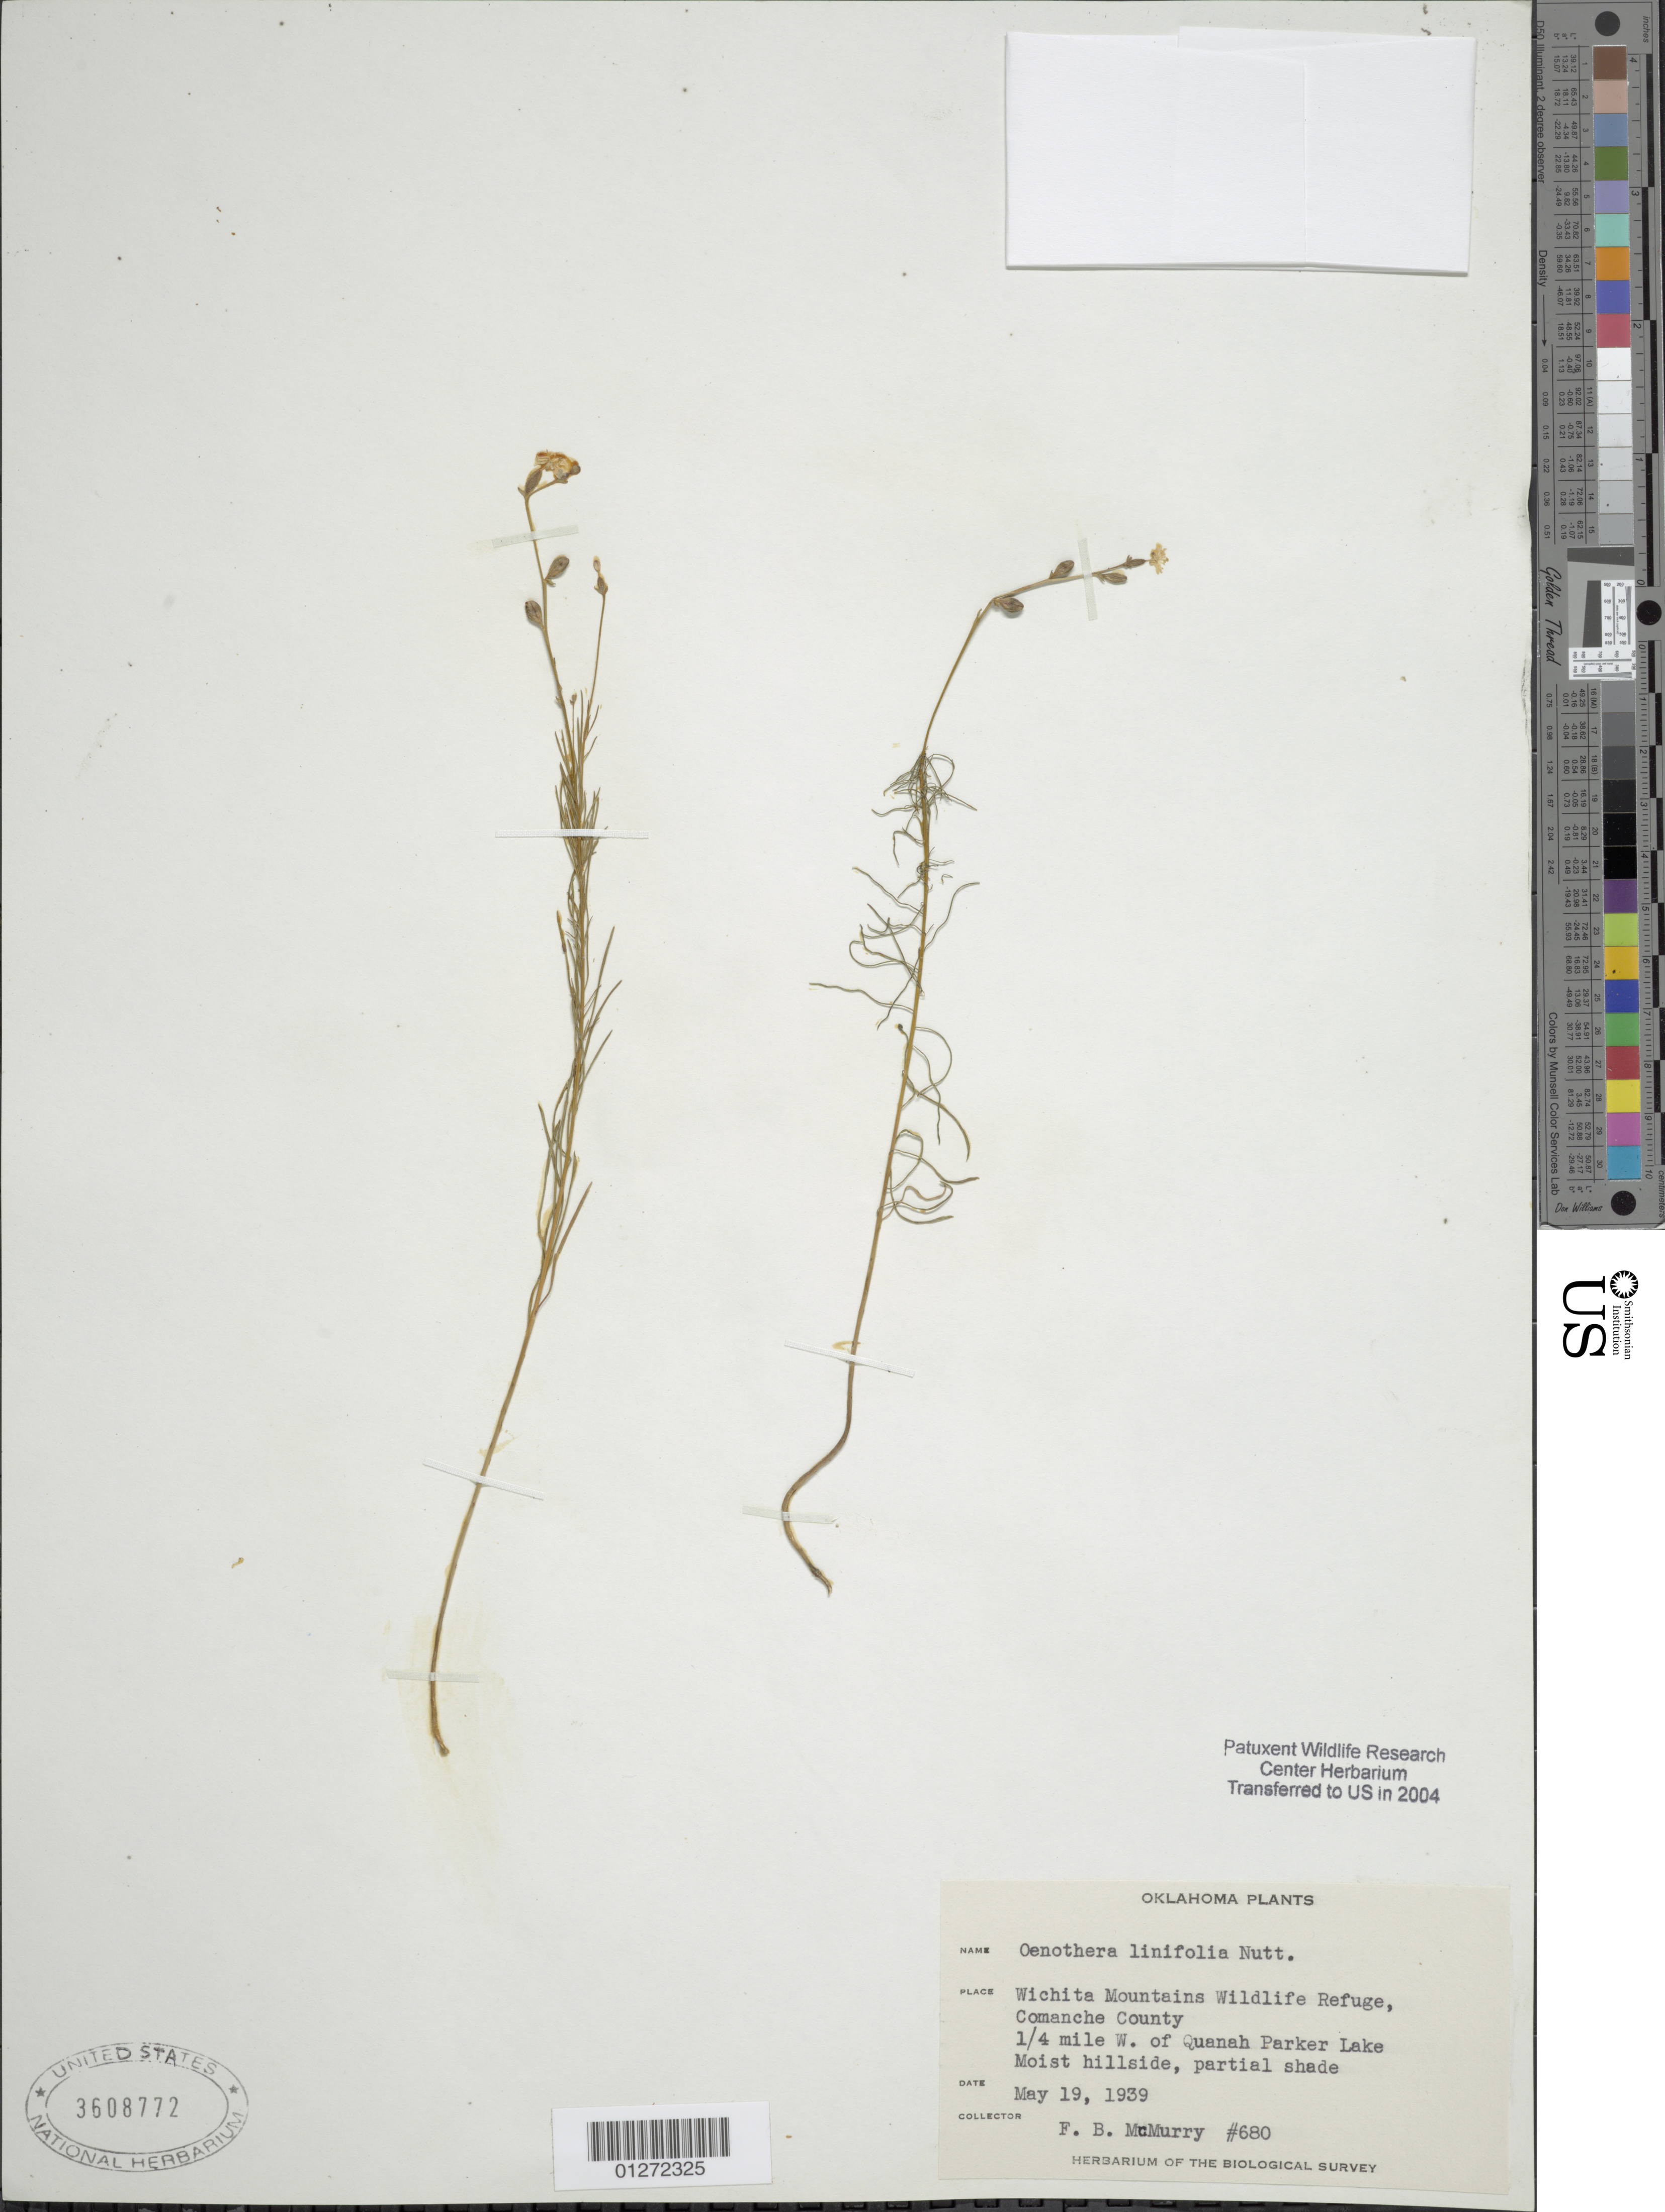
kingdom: Plantae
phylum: Tracheophyta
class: Magnoliopsida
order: Myrtales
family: Onagraceae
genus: Oenothera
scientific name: Oenothera linifolia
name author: Nutt.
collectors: F. B. McMurry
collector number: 680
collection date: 1939-05-19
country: United States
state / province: Oklahoma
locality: Wichita Mountains Wildlife Refuge, 1/4 mi W of Quanah Parker Lake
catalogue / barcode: US 3608772